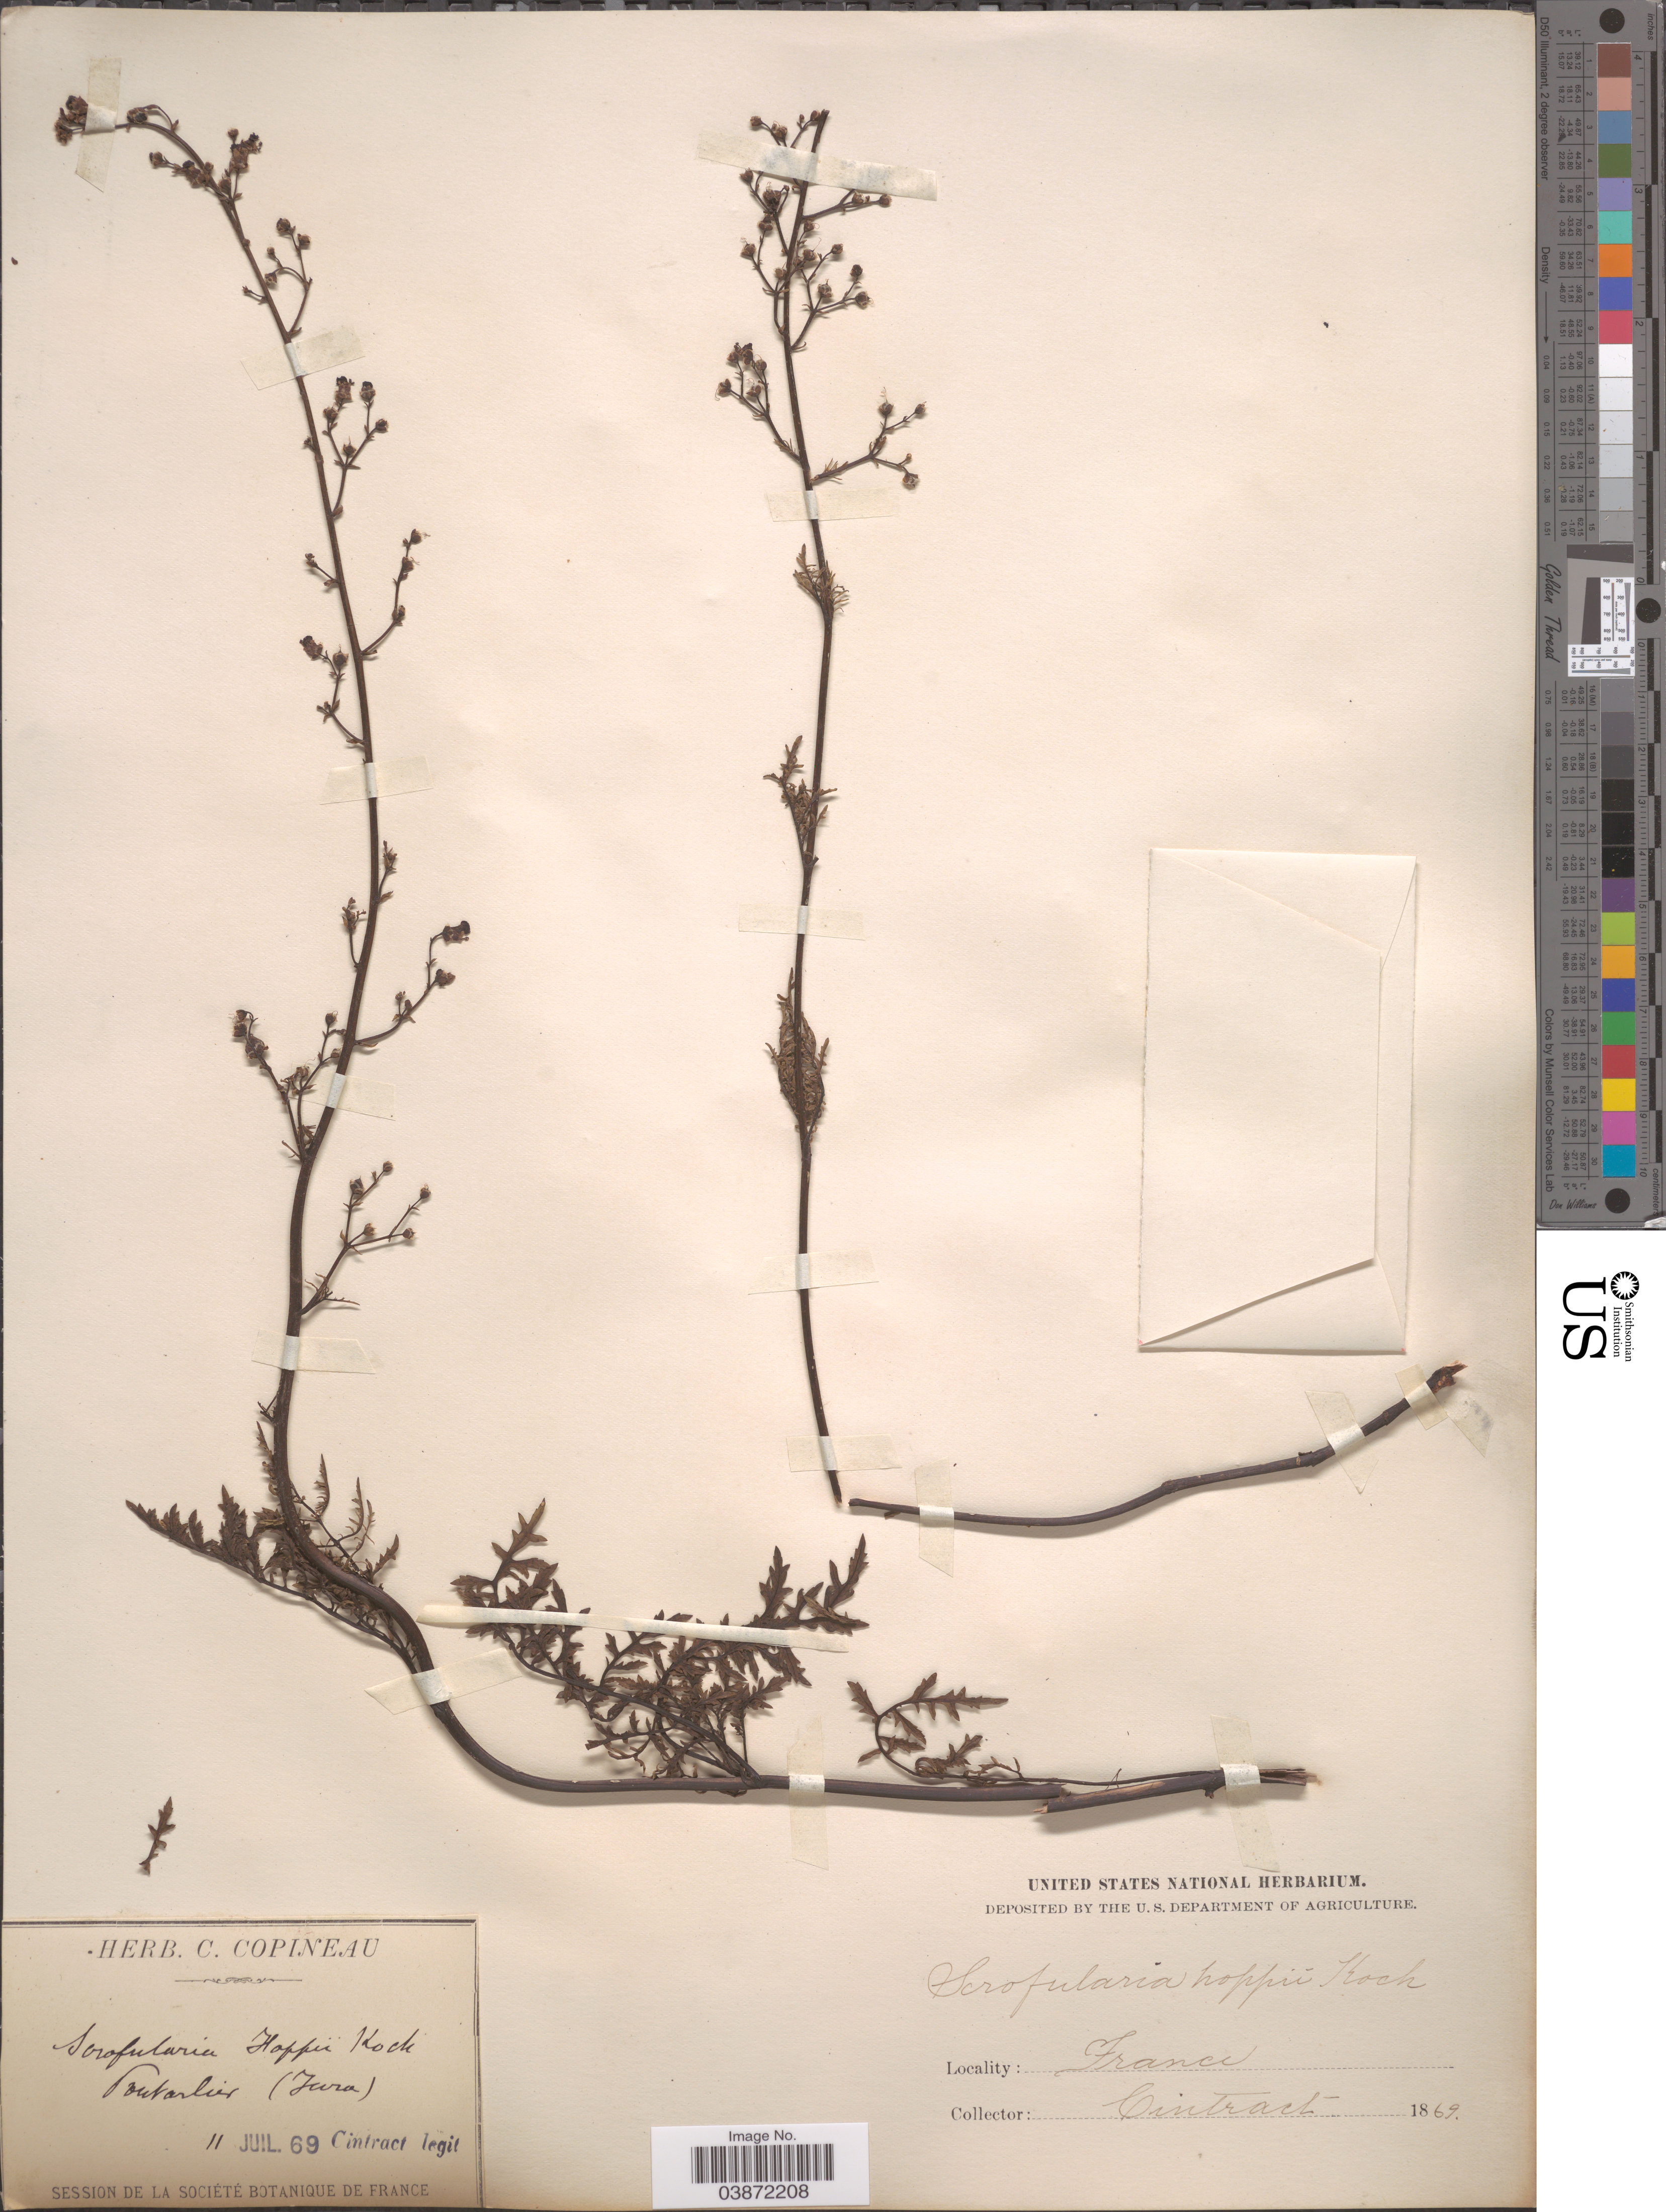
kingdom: Plantae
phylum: Tracheophyta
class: Magnoliopsida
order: Lamiales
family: Scrophulariaceae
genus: Scrophularia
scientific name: Scrophularia hoppii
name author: W.D.J. Koch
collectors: Cintract, --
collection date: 1869-07-11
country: France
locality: Pontarlier (Jura).